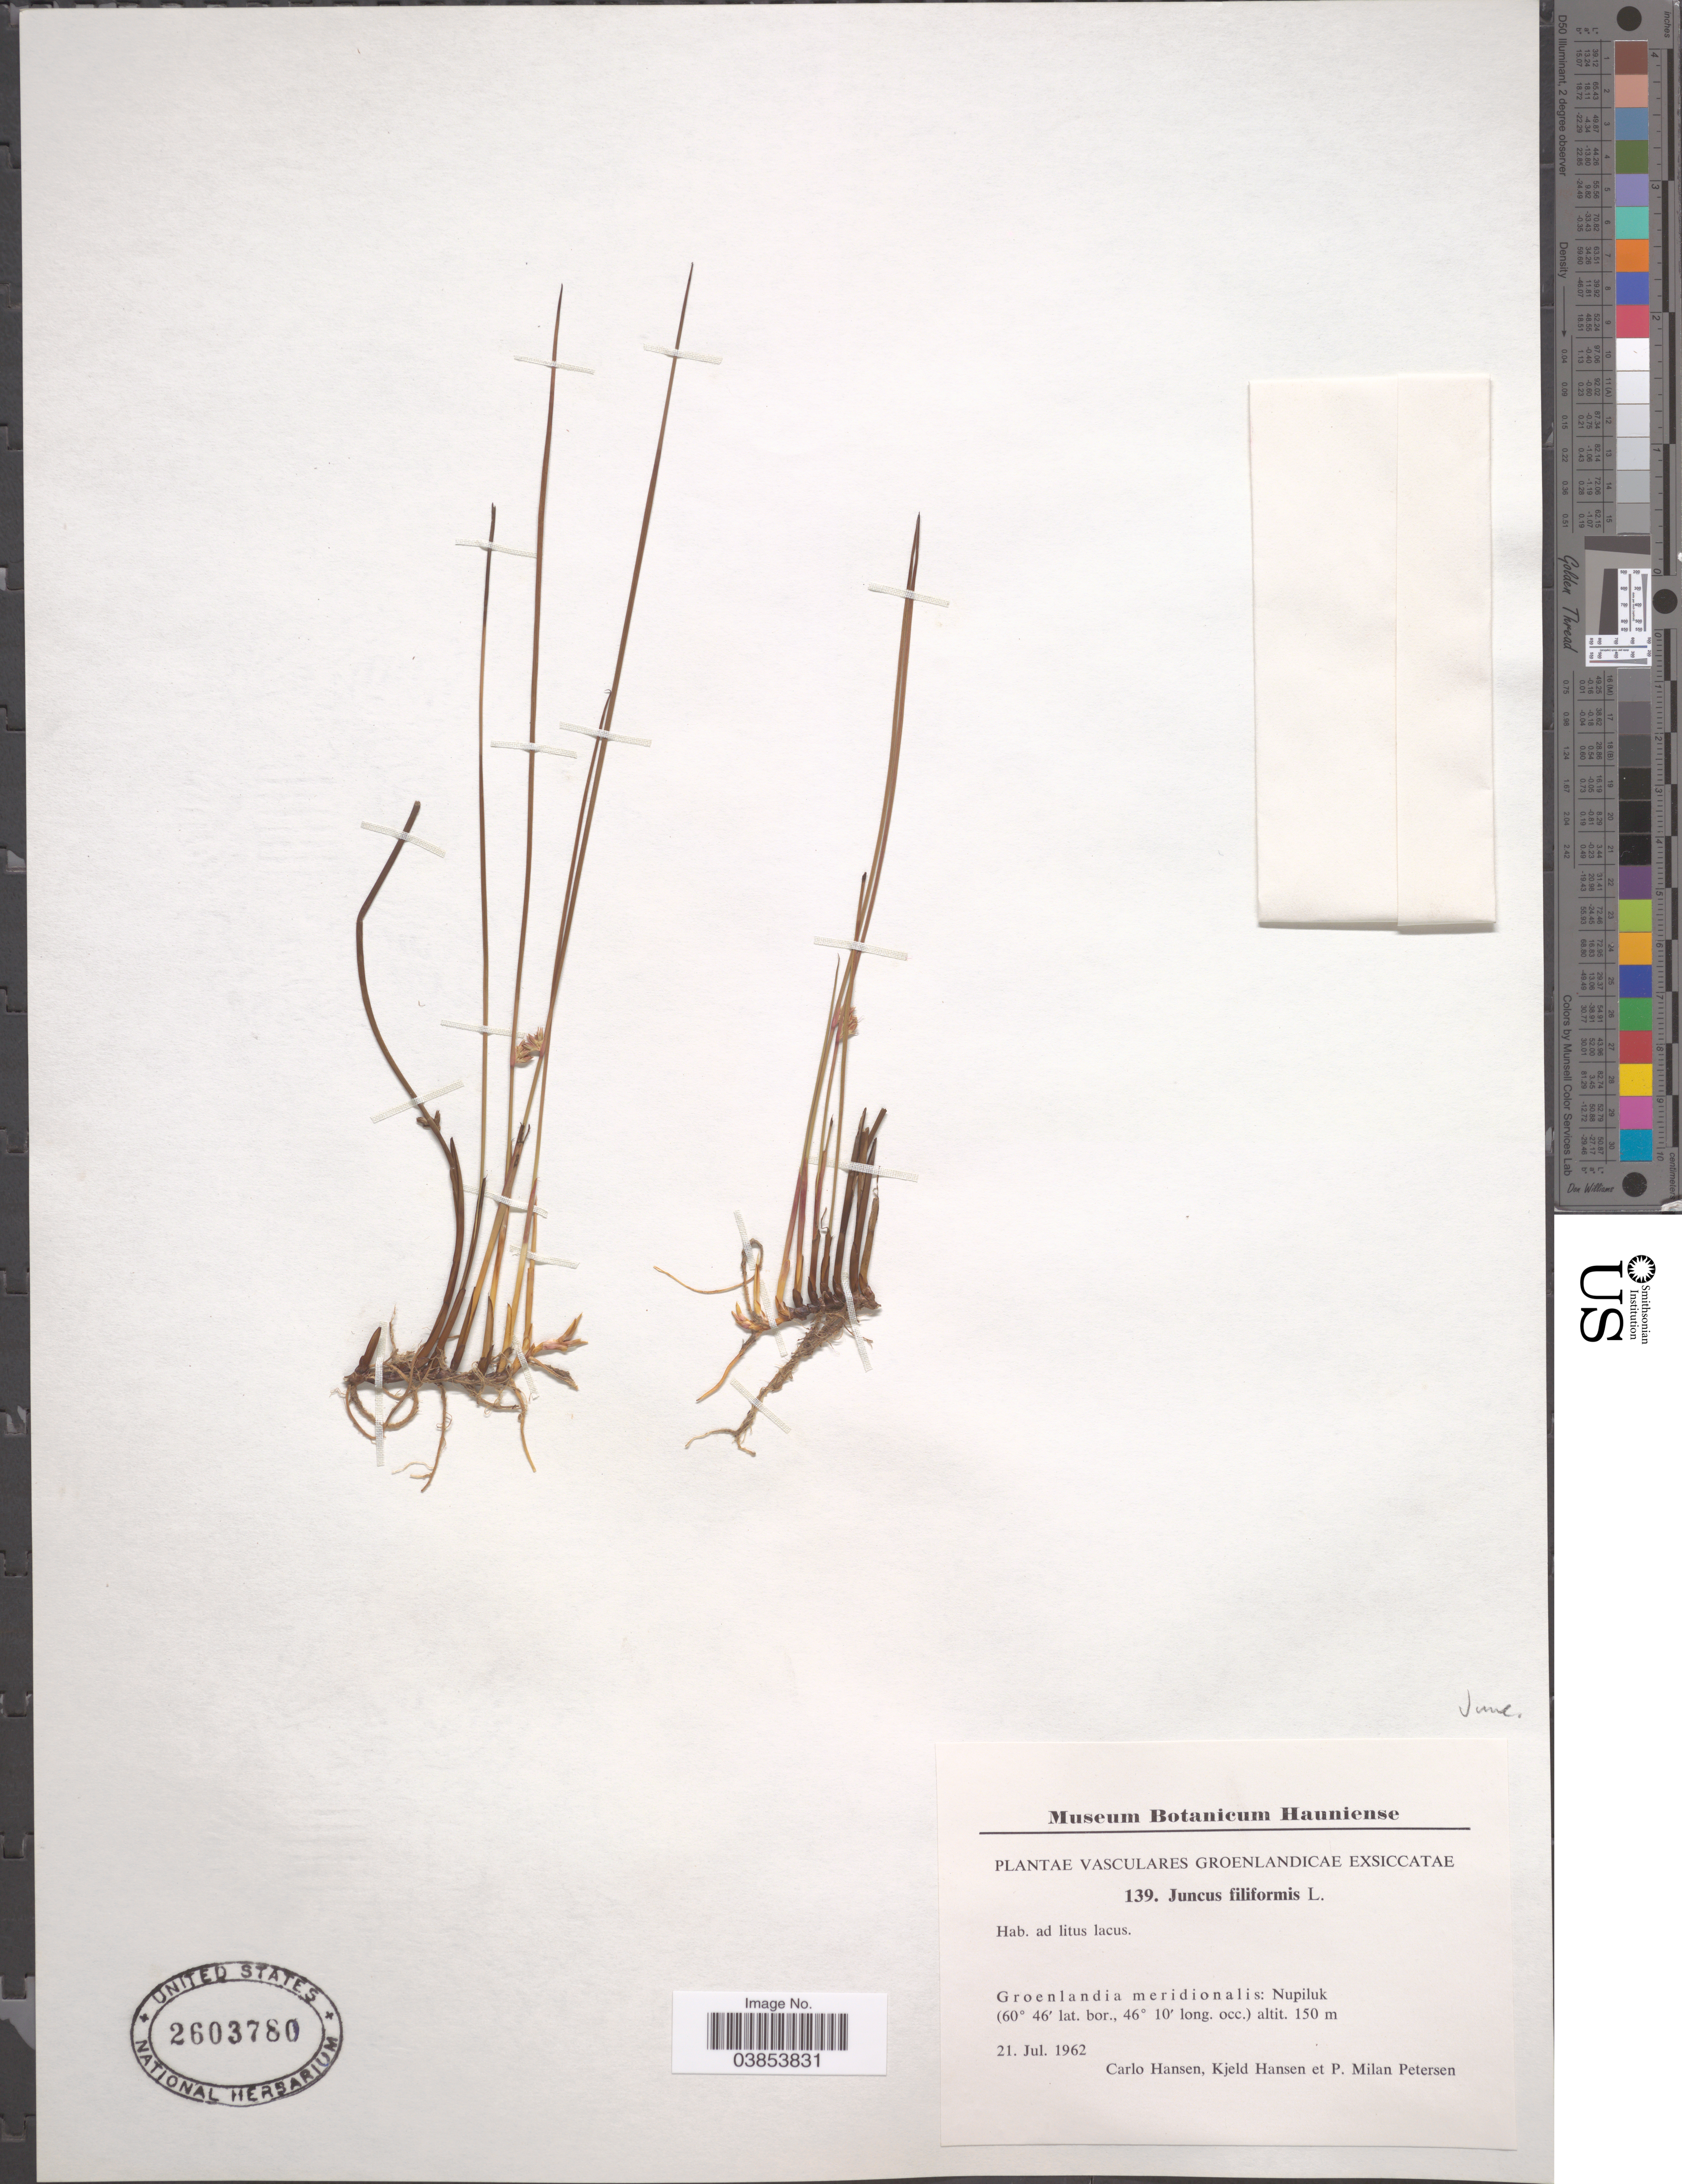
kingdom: Plantae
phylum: Tracheophyta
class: Liliopsida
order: Poales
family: Juncaceae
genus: Juncus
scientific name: Juncus filiformis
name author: L.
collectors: C. Hansen, K. Hansen & P. Petersen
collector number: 139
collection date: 1962-07-21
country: Greenland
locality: Groenlandia meridionalis: Nupiluk.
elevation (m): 150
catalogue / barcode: US 2603780